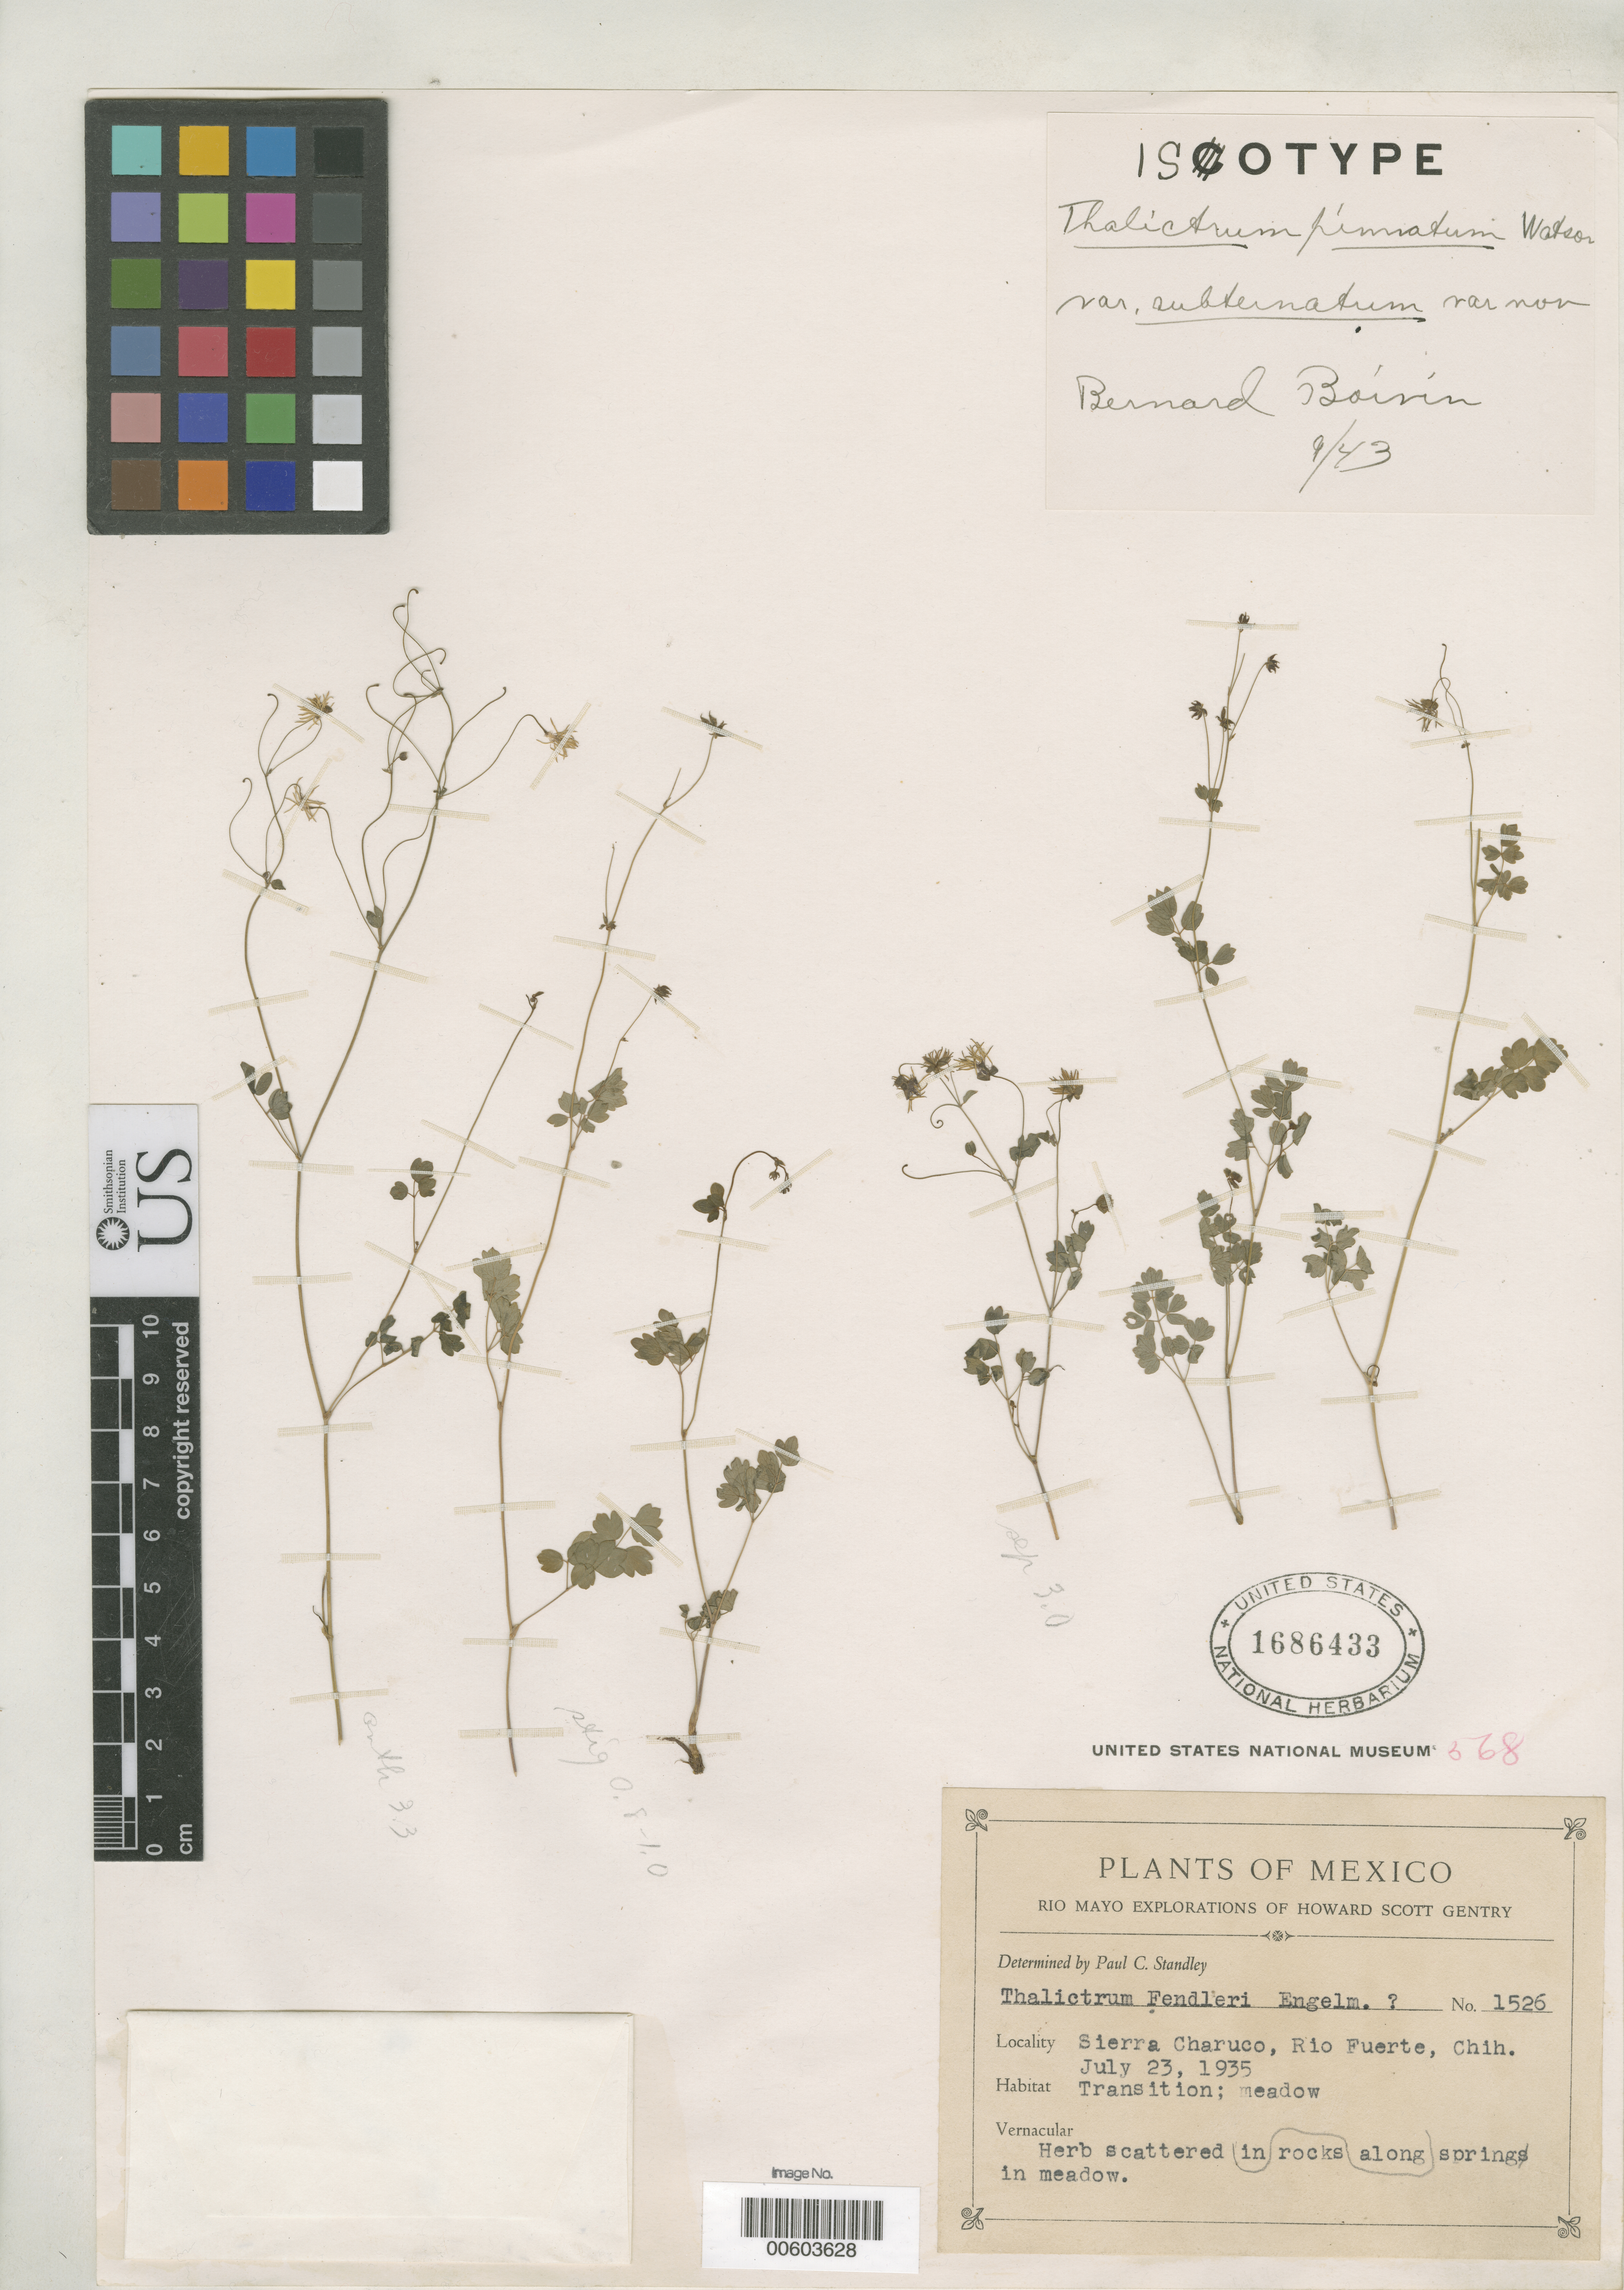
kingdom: Plantae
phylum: Tracheophyta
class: Magnoliopsida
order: Ranunculales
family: Ranunculaceae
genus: Thalictrum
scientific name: Thalictrum pinnatum var. subternatum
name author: B. Boivin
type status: Isotype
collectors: H. S. Gentry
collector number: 1526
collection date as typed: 23 Jul 1935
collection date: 1935-07-23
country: Mexico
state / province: Chihuahua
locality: Sierra Charuco, Rio Fuerte.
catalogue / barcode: US 1686433